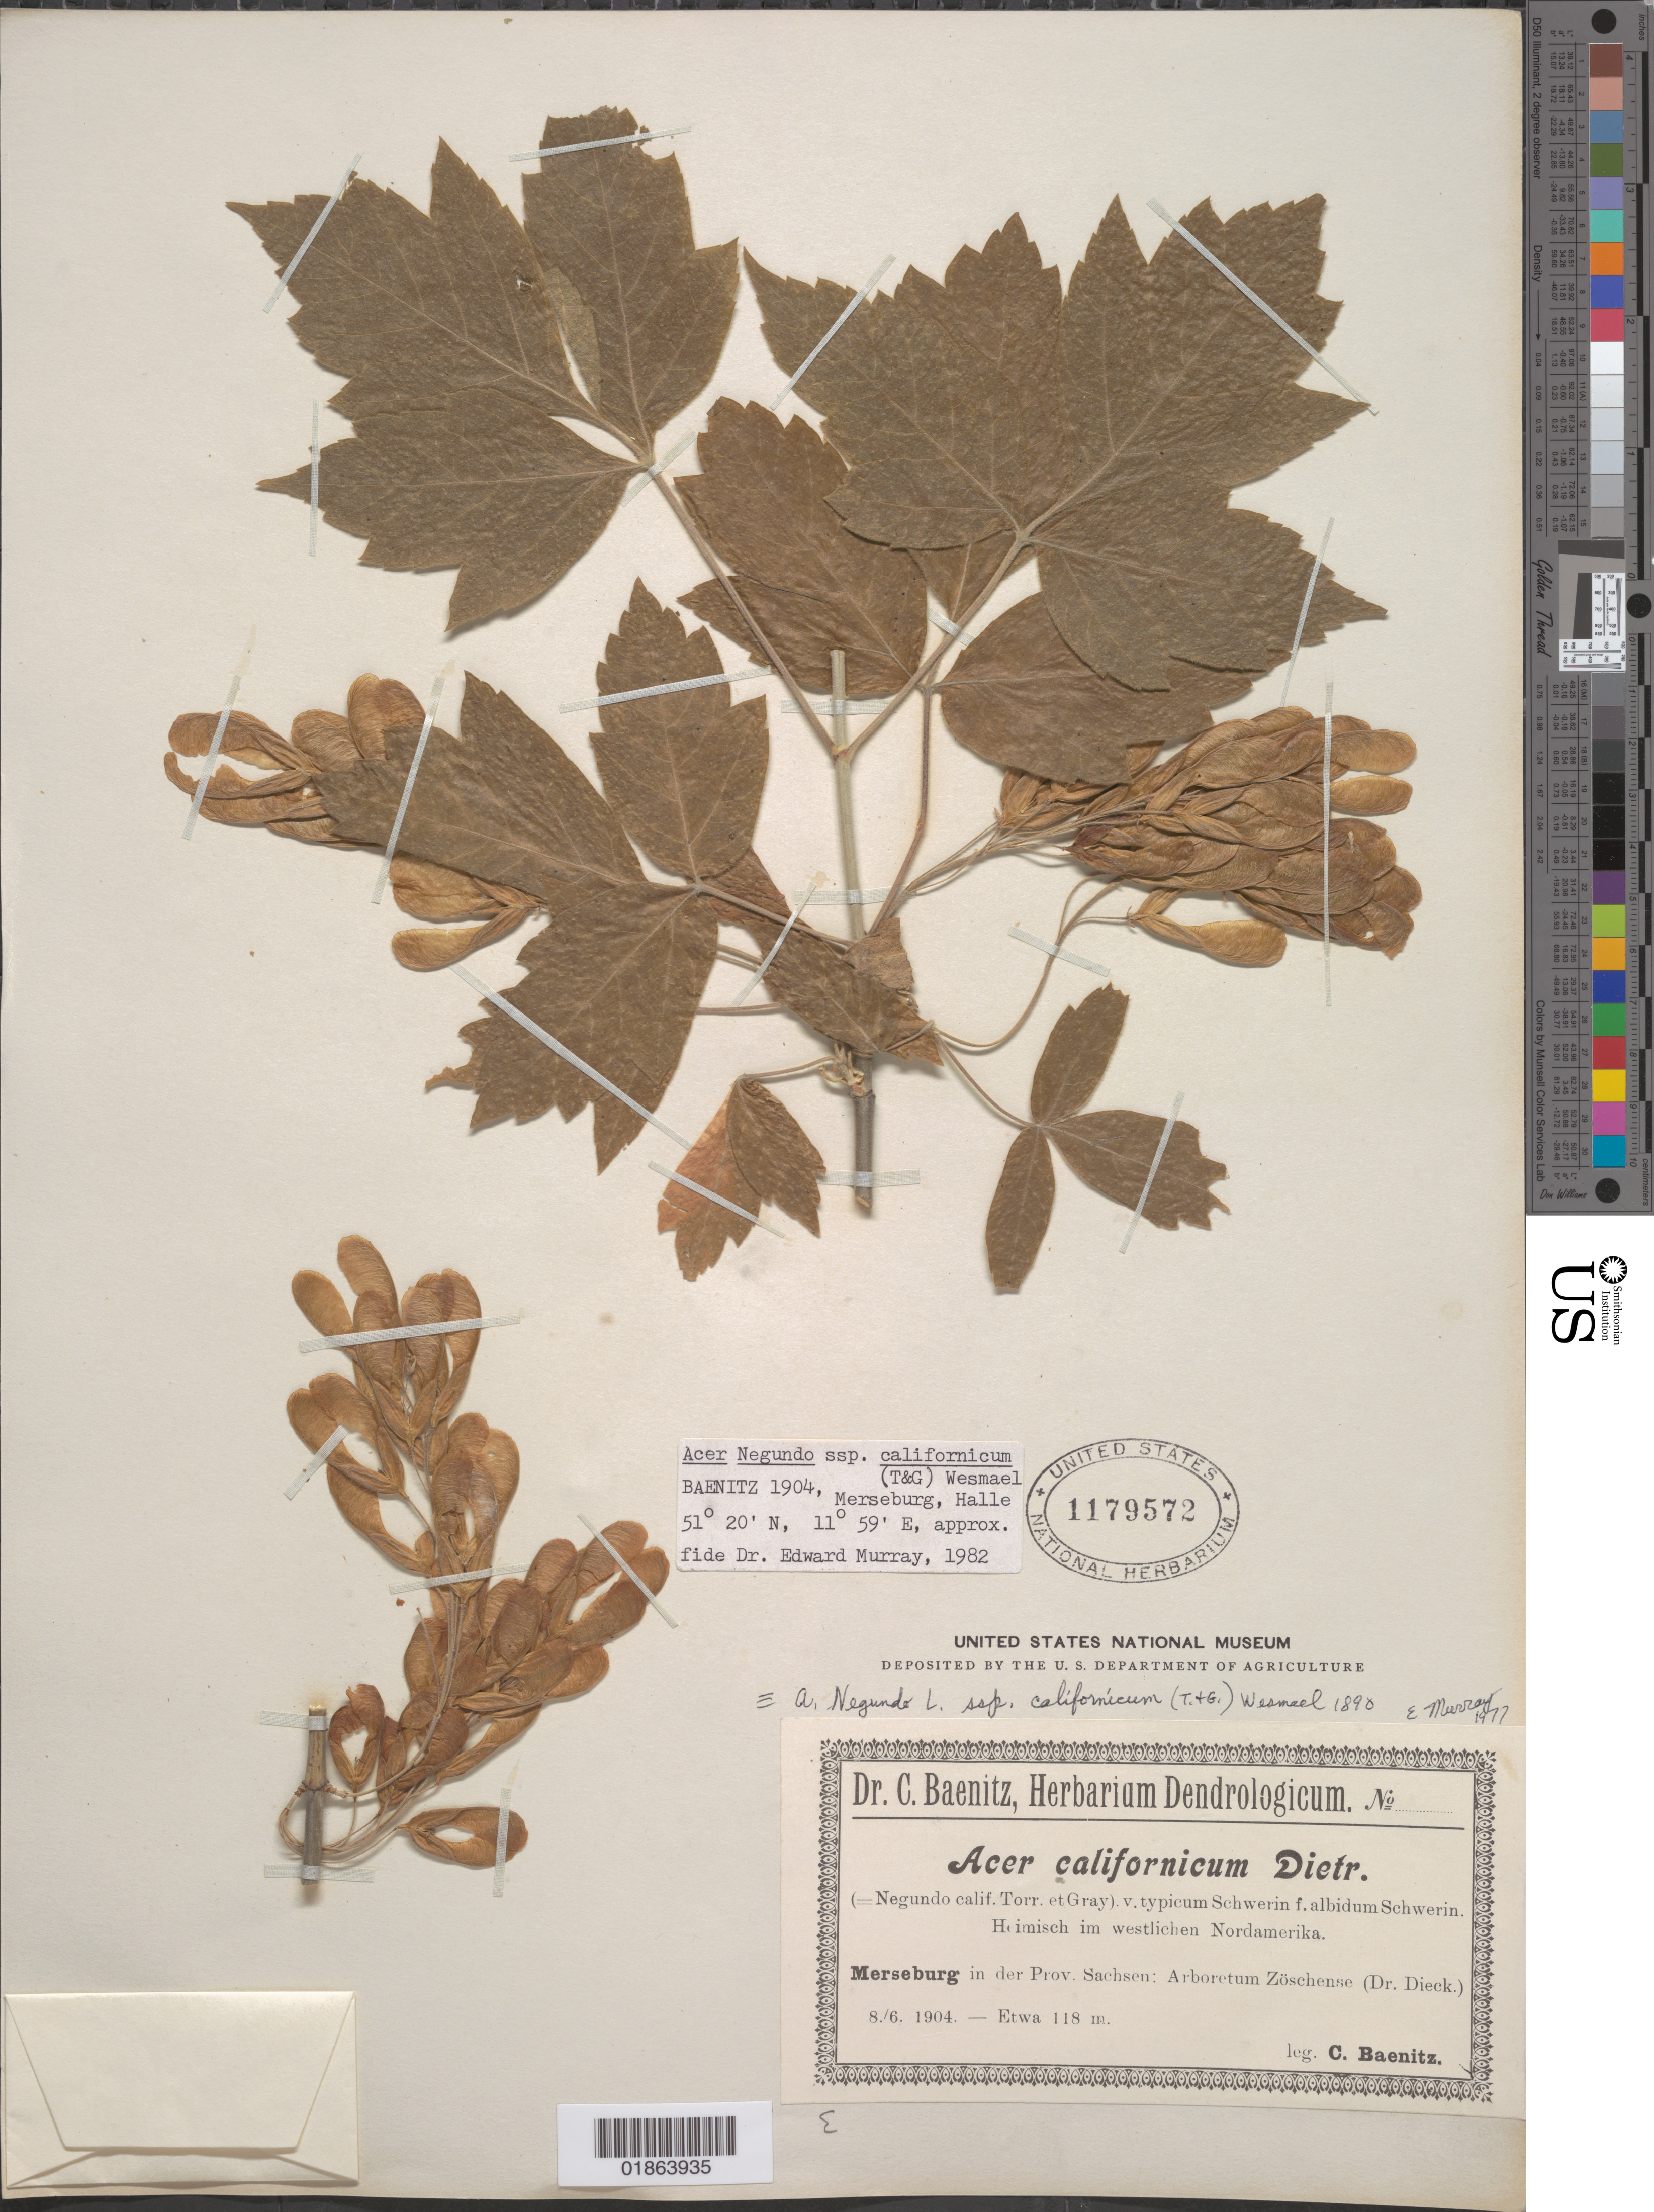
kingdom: Plantae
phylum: Tracheophyta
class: Magnoliopsida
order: Sapindales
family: Sapindaceae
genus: Acer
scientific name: Acer negundo subsp. californicum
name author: (Torr. & A. Gray) Wesm.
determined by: Murray, Edward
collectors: C. G. Baenitz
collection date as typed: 8./6. 1904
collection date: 1904-06-08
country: Germany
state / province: Sachsen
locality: Merseburg: Arboretum Zöschense (Dr. Dieck)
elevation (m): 118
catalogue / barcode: US 1179572